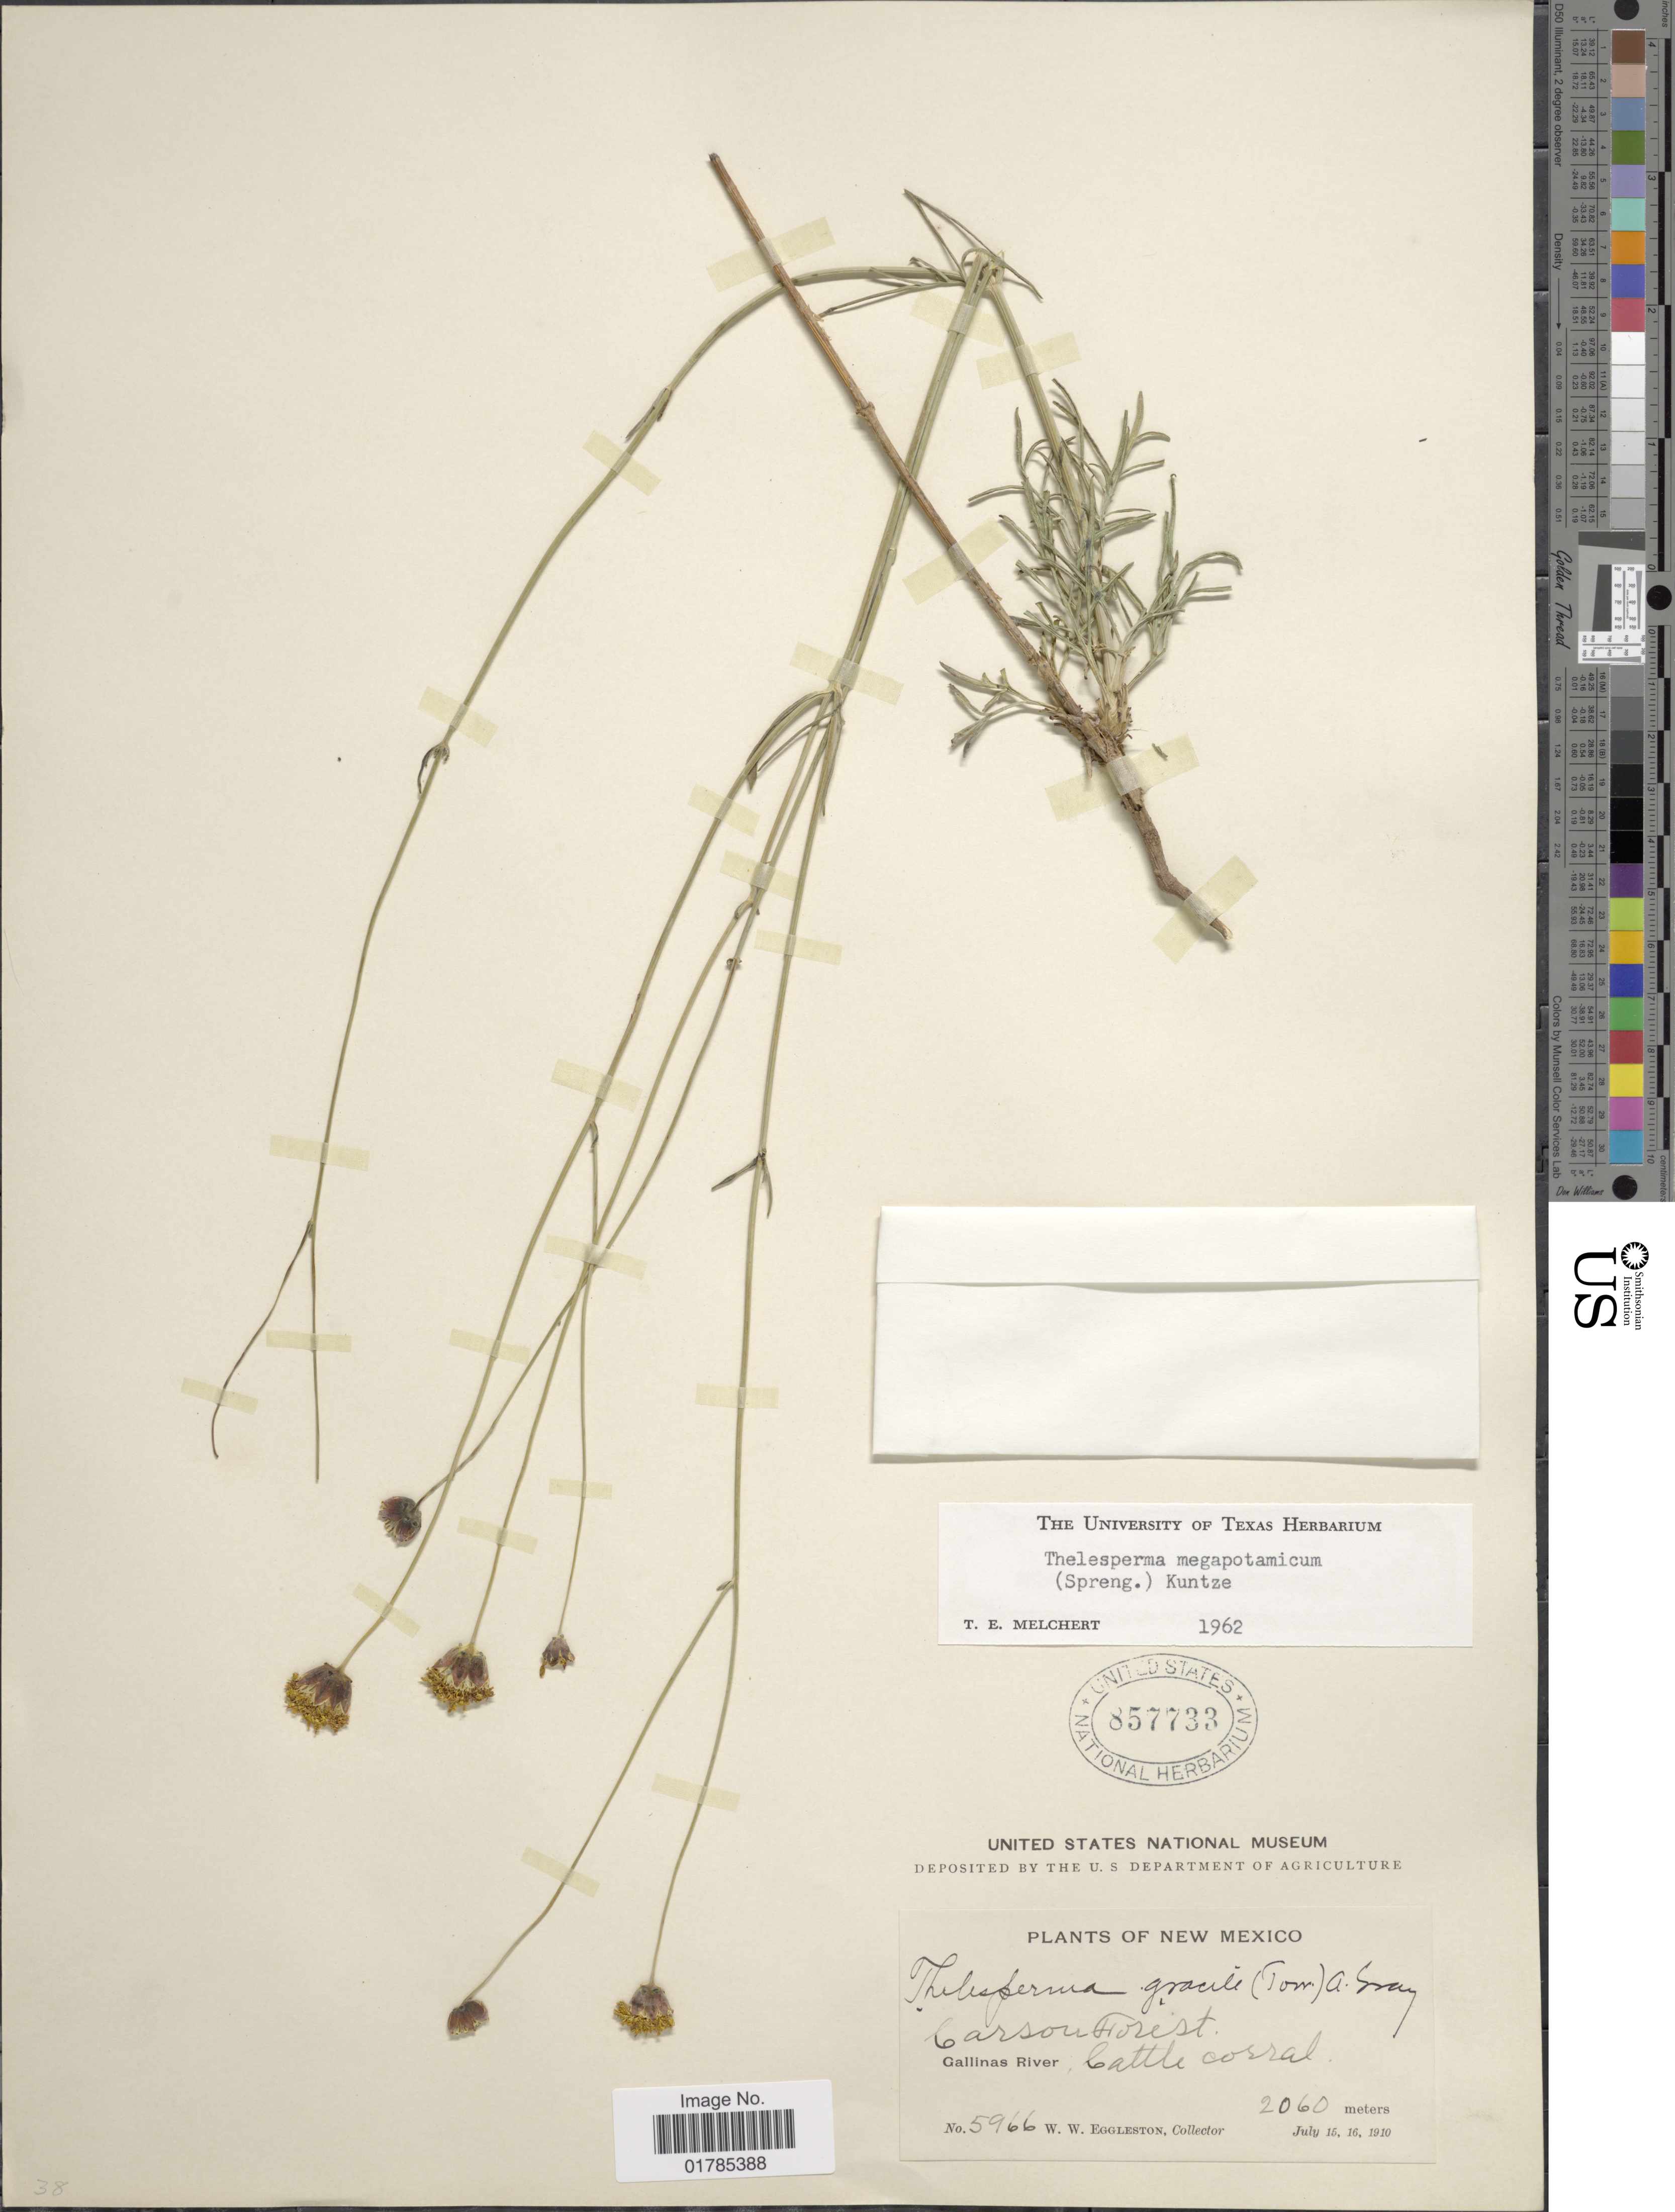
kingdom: Plantae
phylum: Tracheophyta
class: Magnoliopsida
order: Asterales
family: Asteraceae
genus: Thelesperma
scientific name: Thelesperma megapotamicum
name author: (Spreng.) Herter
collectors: W. W. Eggleston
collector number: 5966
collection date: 1910-07-15/1910-07-16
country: United States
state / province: New Mexico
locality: Gallinas River, Cattle corral, Carson Forest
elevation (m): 2060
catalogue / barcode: US 857733